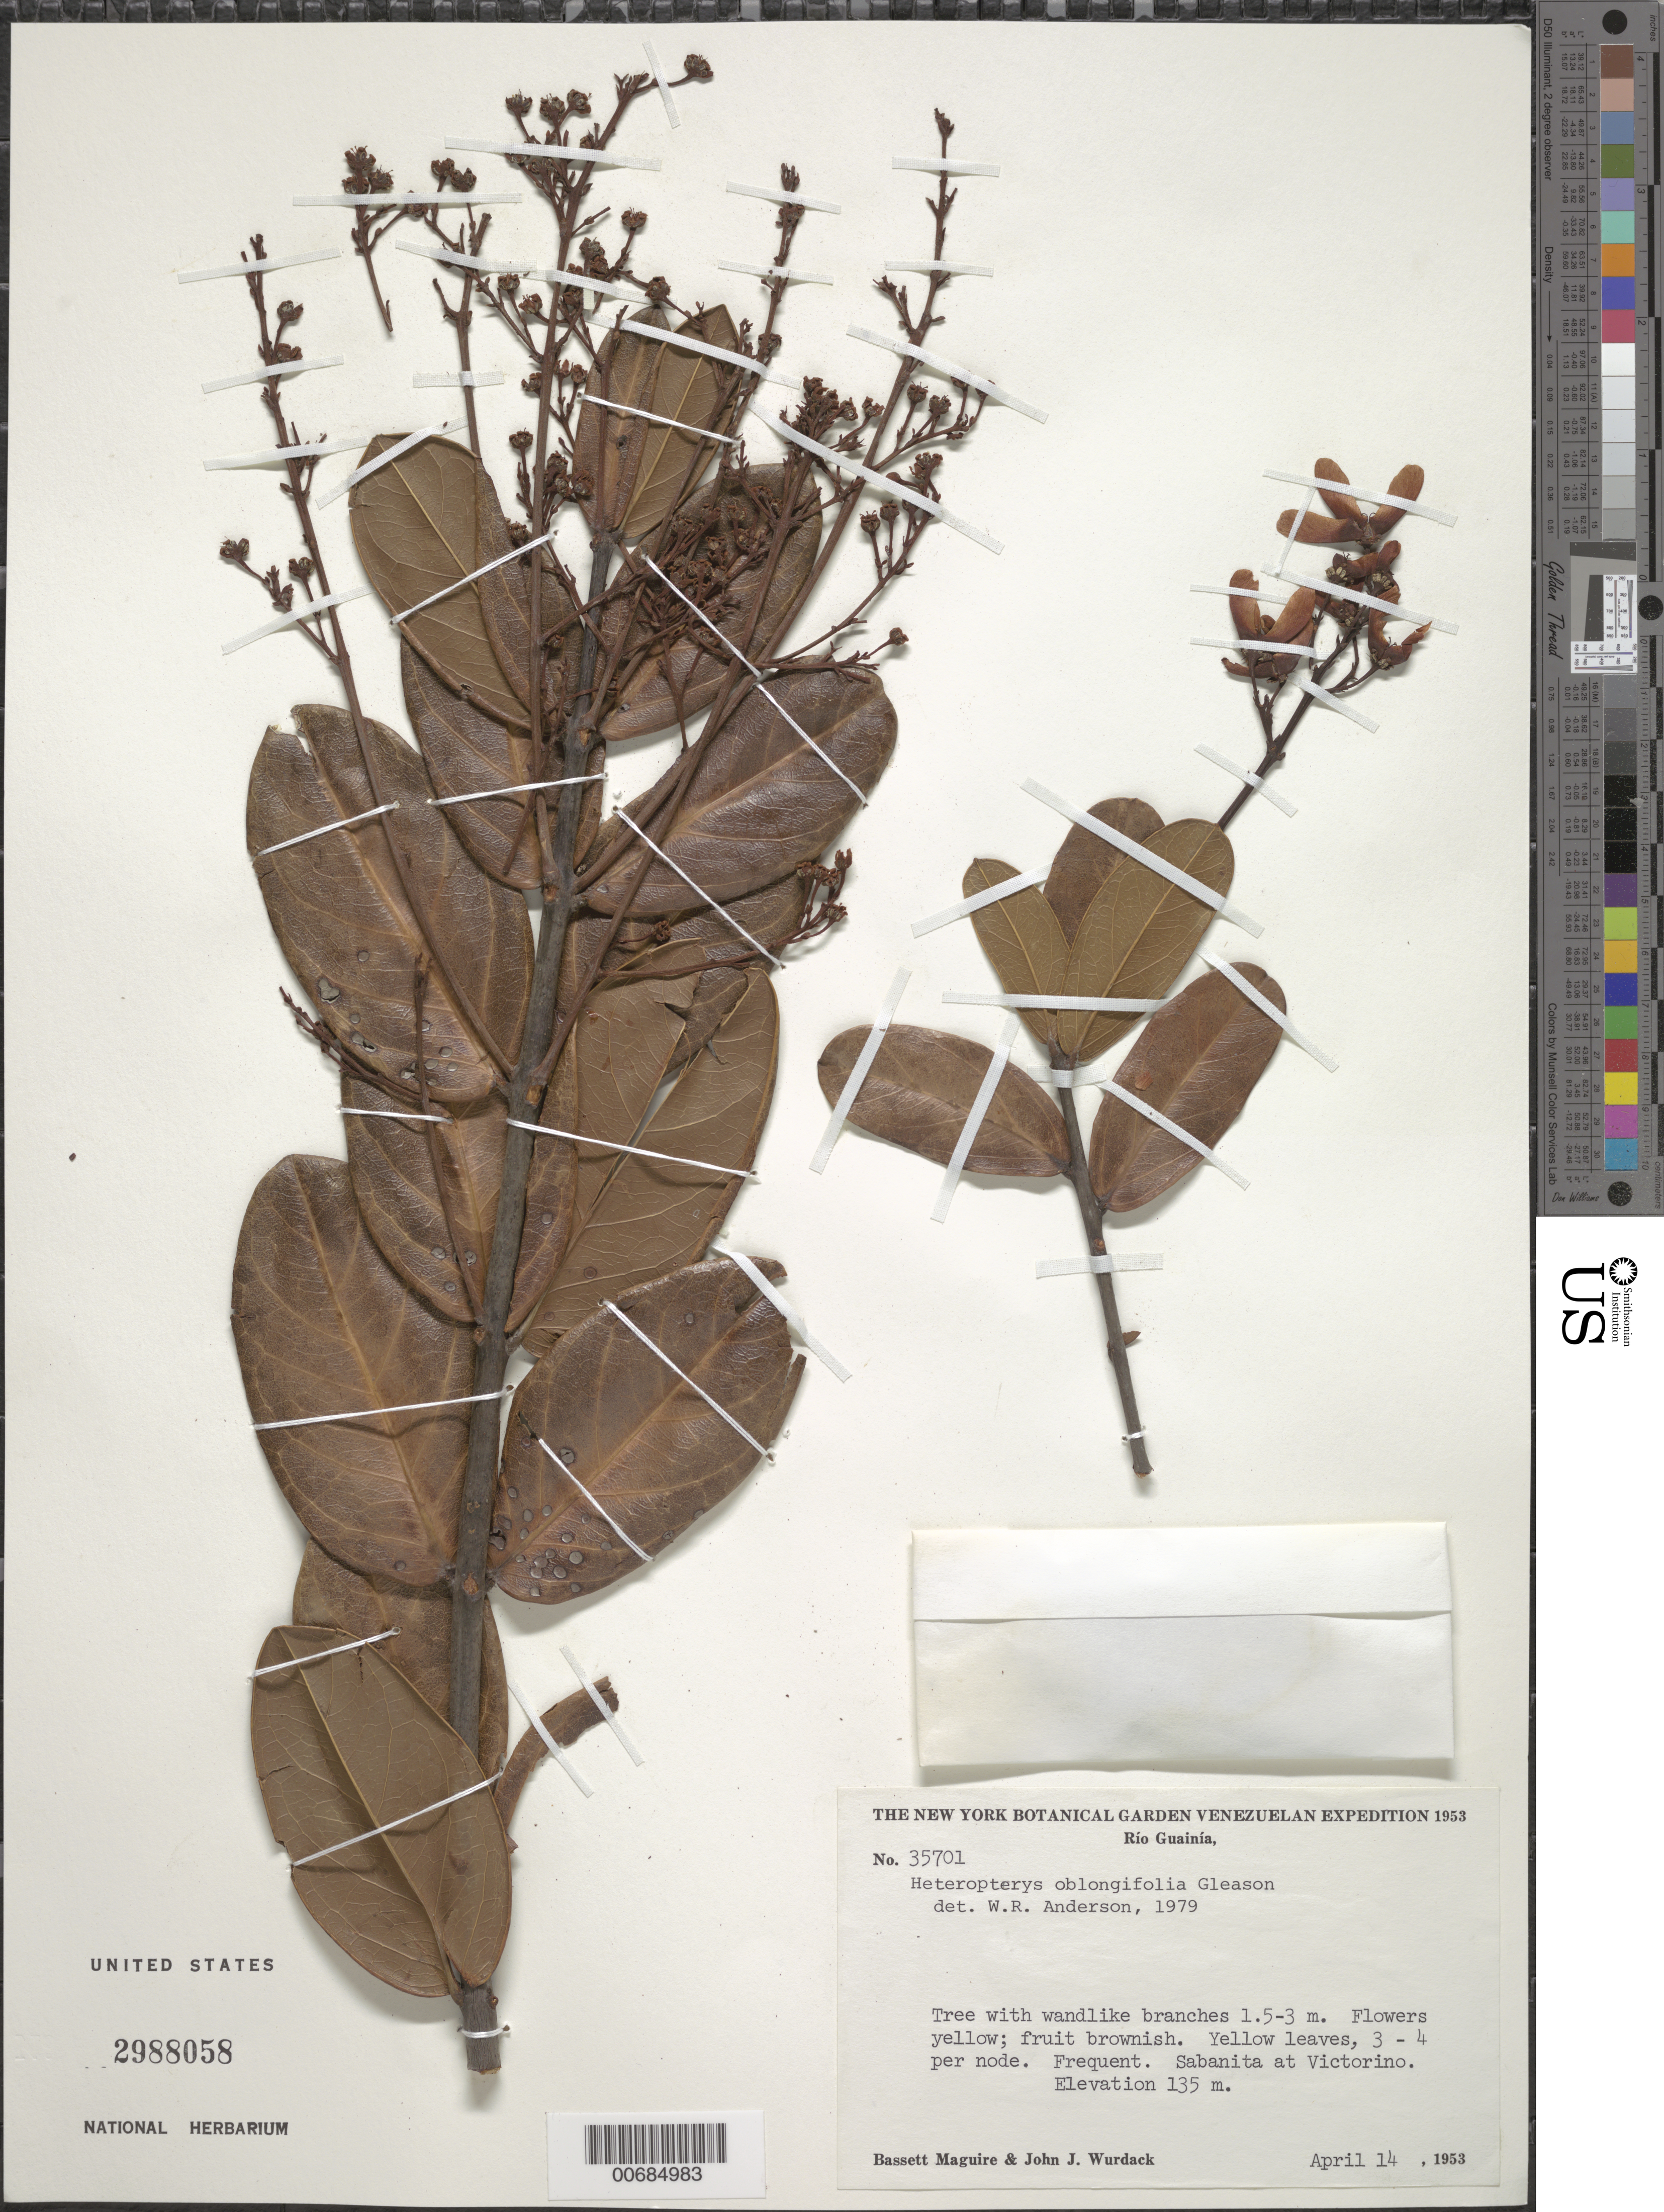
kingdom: Plantae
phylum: Tracheophyta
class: Magnoliopsida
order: Malpighiales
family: Malpighiaceae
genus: Heteropterys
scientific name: Heteropterys oblongifolia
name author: Gleason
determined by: Anderson, W. R., (MICH), University of Michigan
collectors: B. Maguire & J. J. Wurdack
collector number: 35701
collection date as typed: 14-Apr-53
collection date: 1953-04-14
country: Venezuela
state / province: Amazonas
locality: Río Guainía, Victorino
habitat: Sabanita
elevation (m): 135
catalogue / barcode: US 2988058